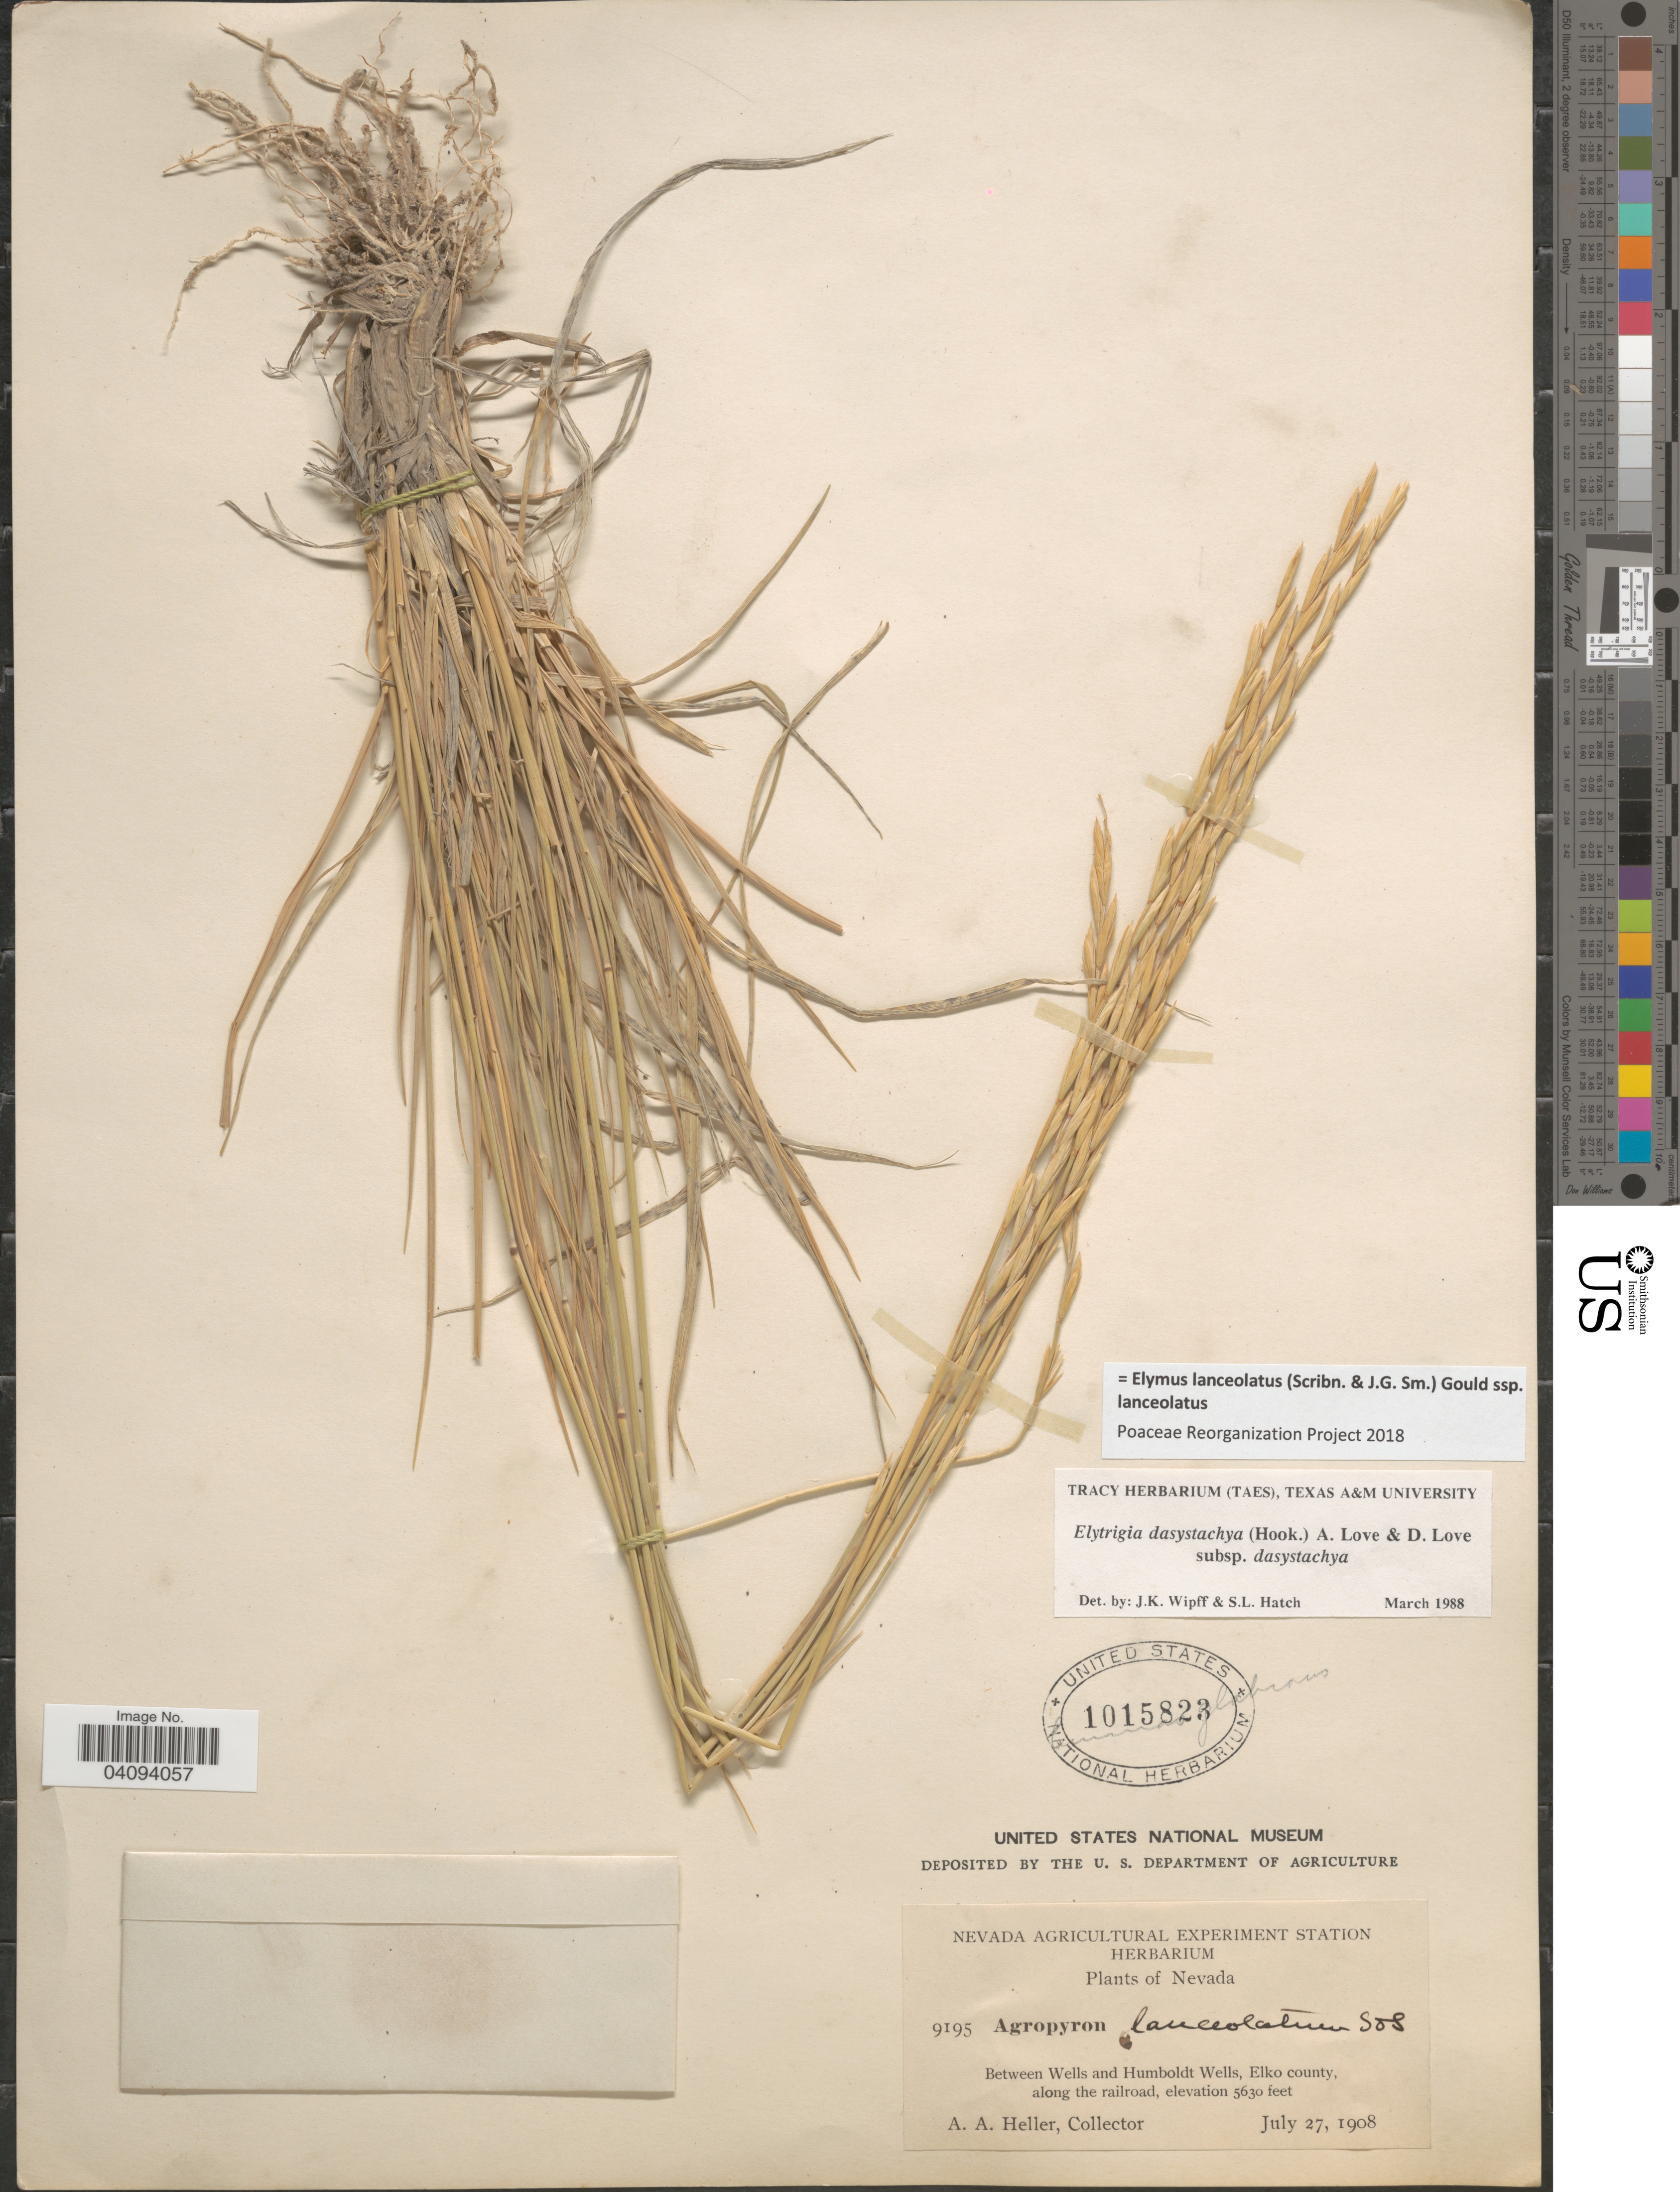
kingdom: Plantae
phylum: Tracheophyta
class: Liliopsida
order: Poales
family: Poaceae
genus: Elymus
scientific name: Elymus lanceolatus subsp. lanceolatus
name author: (Scribn. & J.G. Sm.) Gould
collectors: A. A. Heller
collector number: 9195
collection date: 1908-07-27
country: United States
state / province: Nevada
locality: Between Wells and Humboldt Wells, Elko county, along the railroad.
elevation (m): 1716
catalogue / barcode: US 1015823